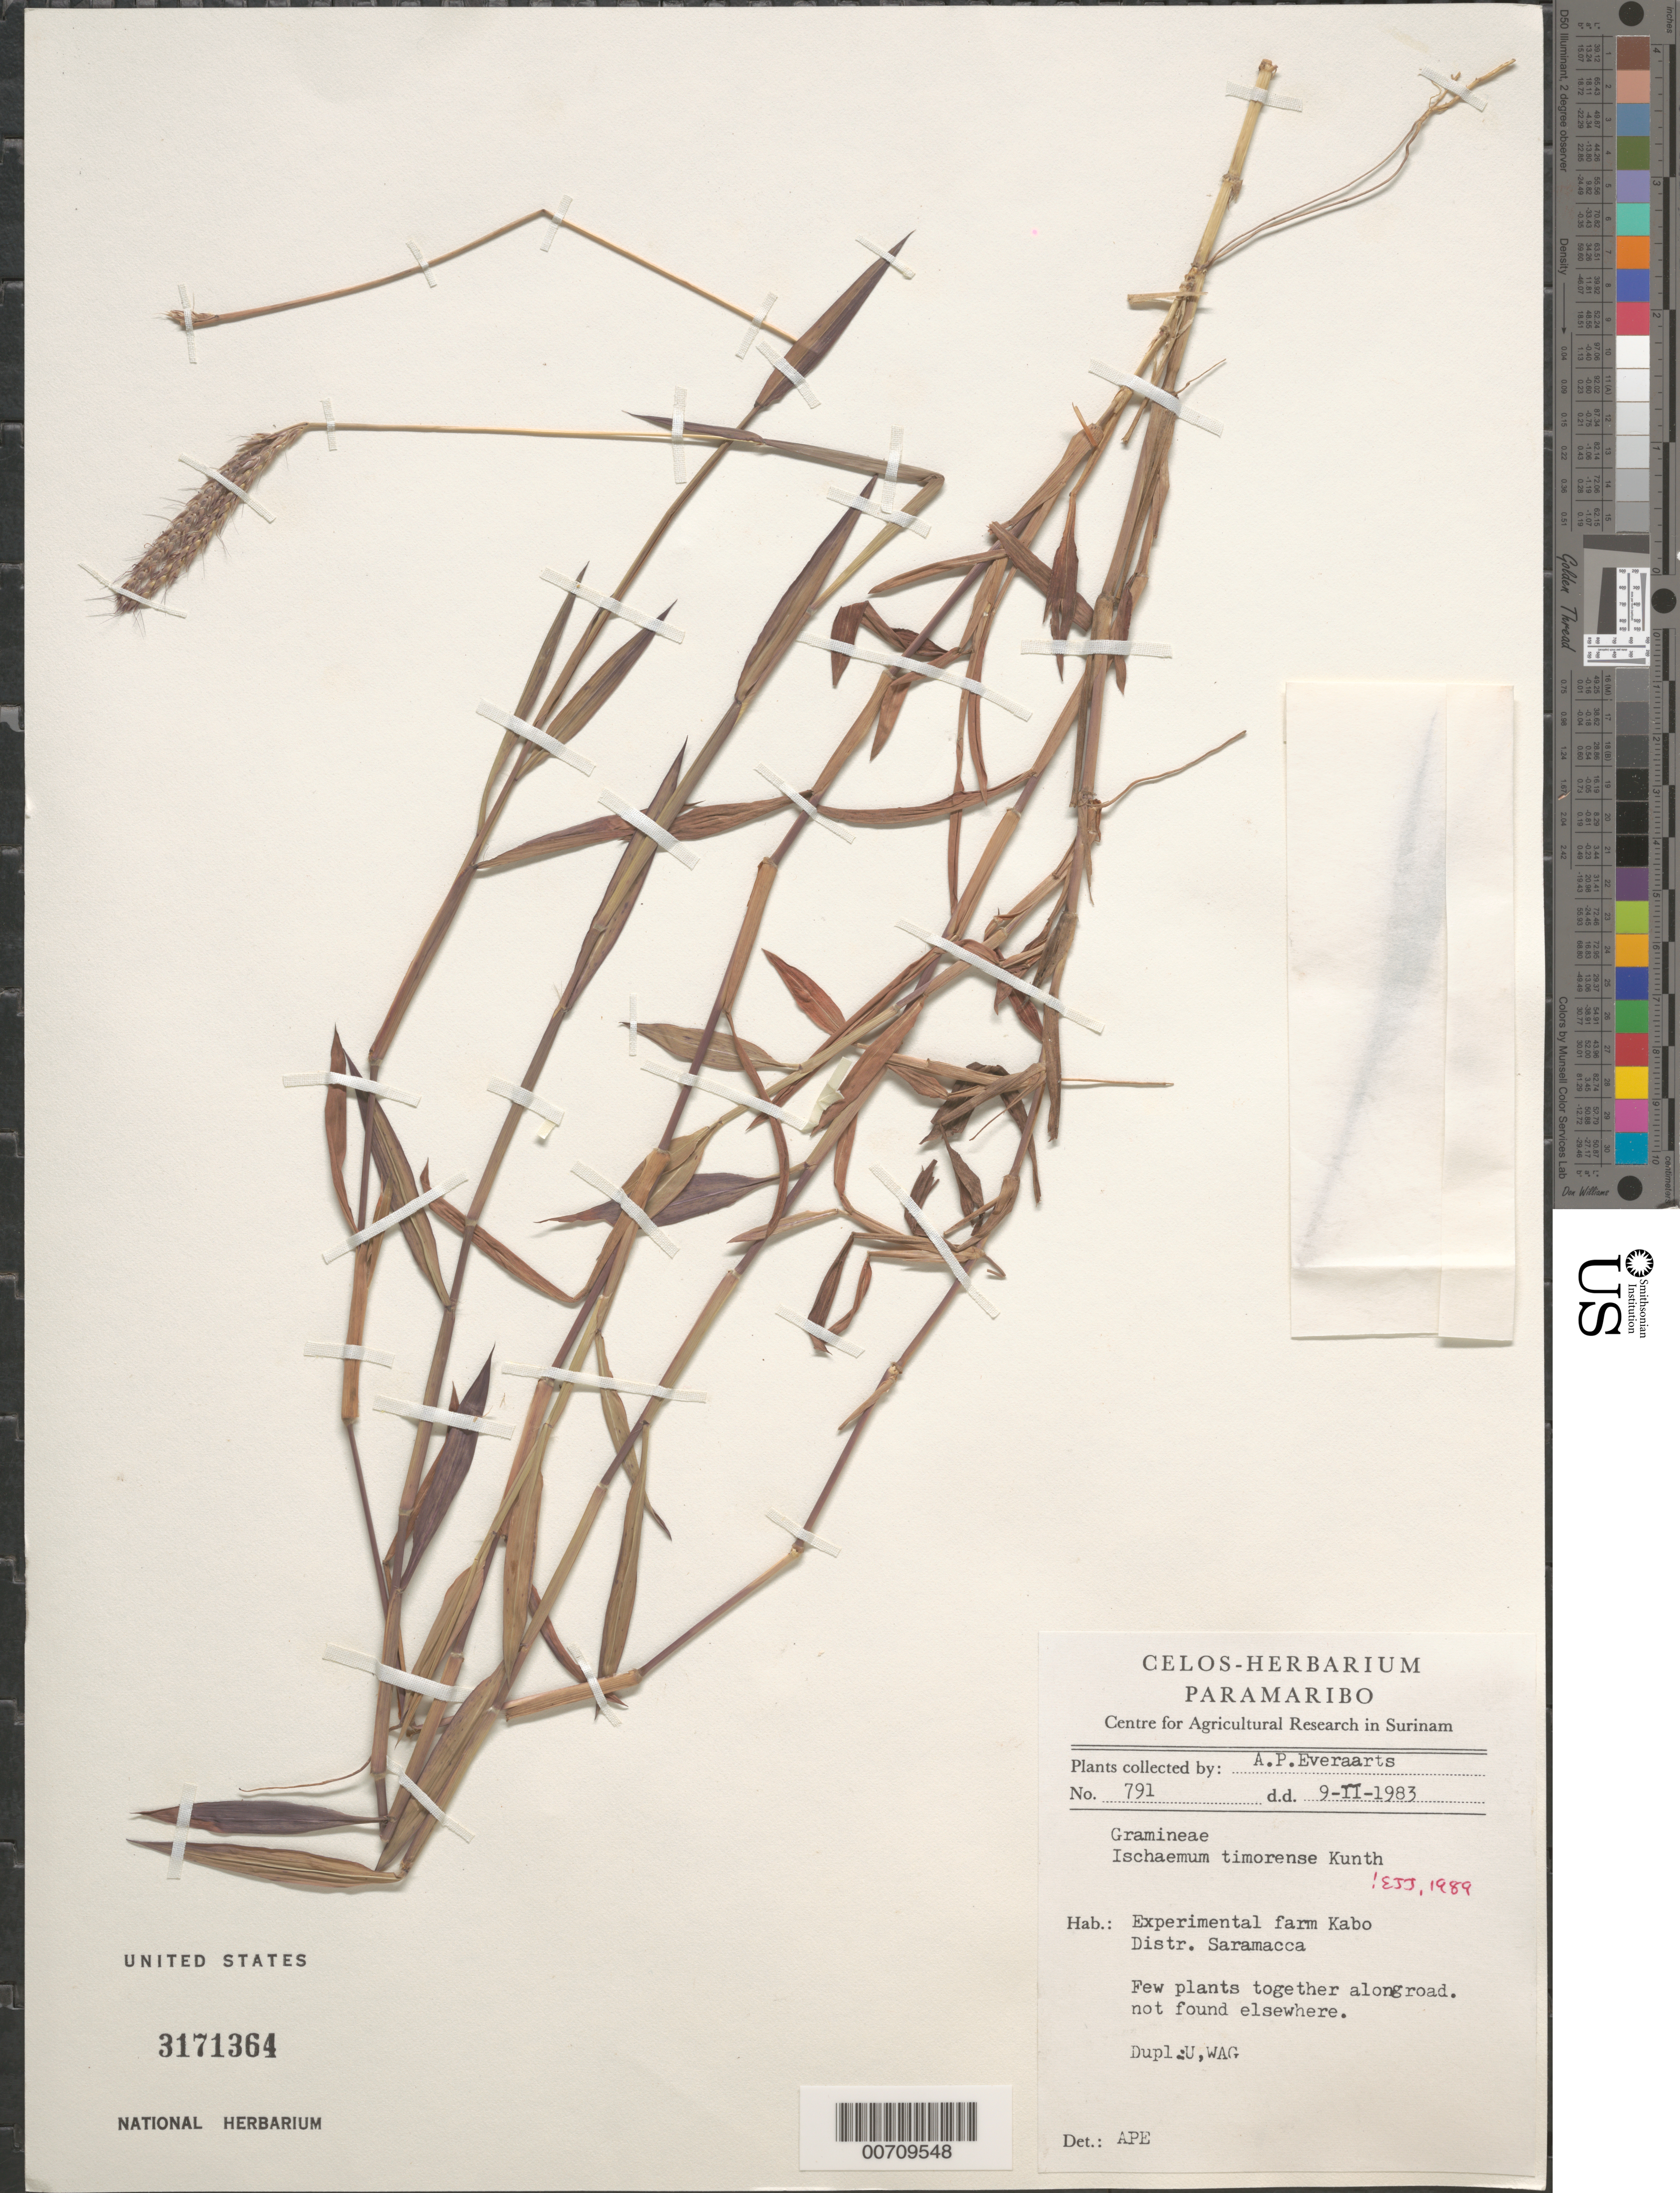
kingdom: Plantae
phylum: Tracheophyta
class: Liliopsida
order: Poales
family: Poaceae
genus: Ischaemum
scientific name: Ischaemum timorense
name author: Kunth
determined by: Judziewicz, E. J.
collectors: A. Everaarts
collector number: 791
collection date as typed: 9-Feb-83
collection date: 1983-02-09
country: Suriname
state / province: Saramacca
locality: Kabo Experimental Farm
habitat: Along road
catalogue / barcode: US 3171364